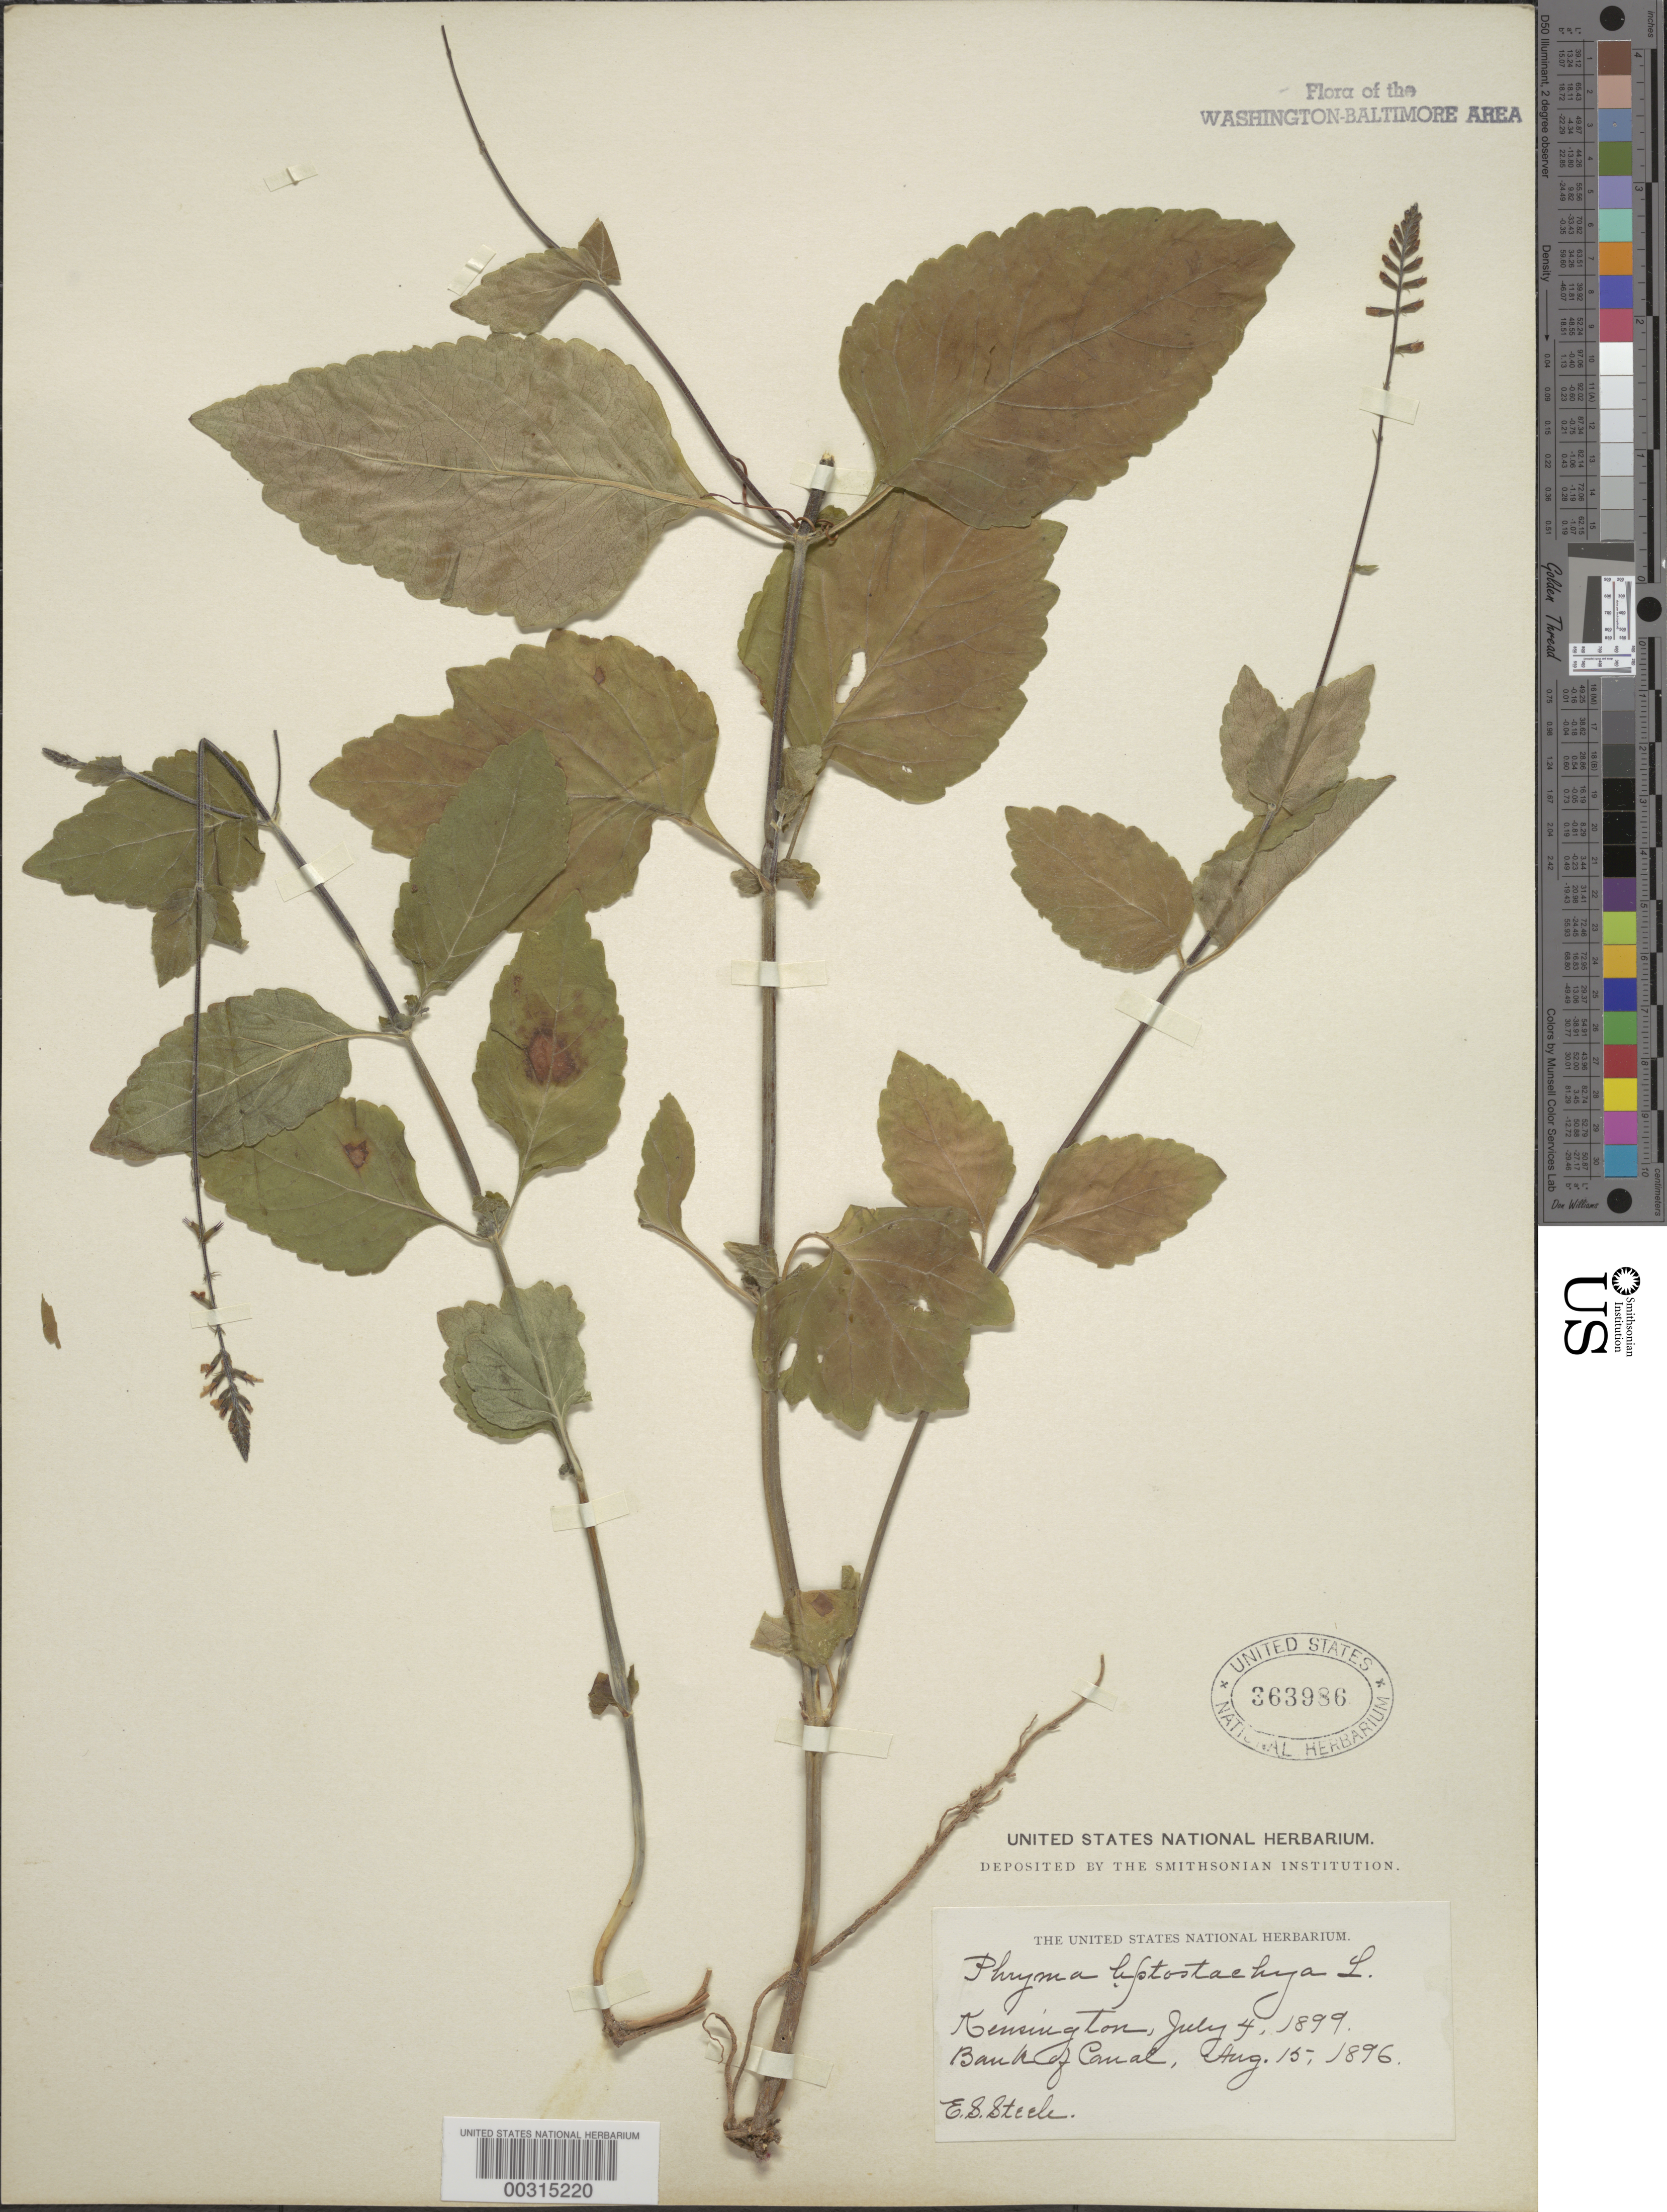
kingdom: Plantae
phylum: Tracheophyta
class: Magnoliopsida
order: Lamiales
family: Phrymaceae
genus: Phryma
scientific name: Phryma leptostachya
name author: L.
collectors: E. Steele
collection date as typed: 15 Aug 1896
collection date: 1896-08-15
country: United States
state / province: Maryland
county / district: Montgomery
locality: Kensington bank of Canal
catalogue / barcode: US 363986